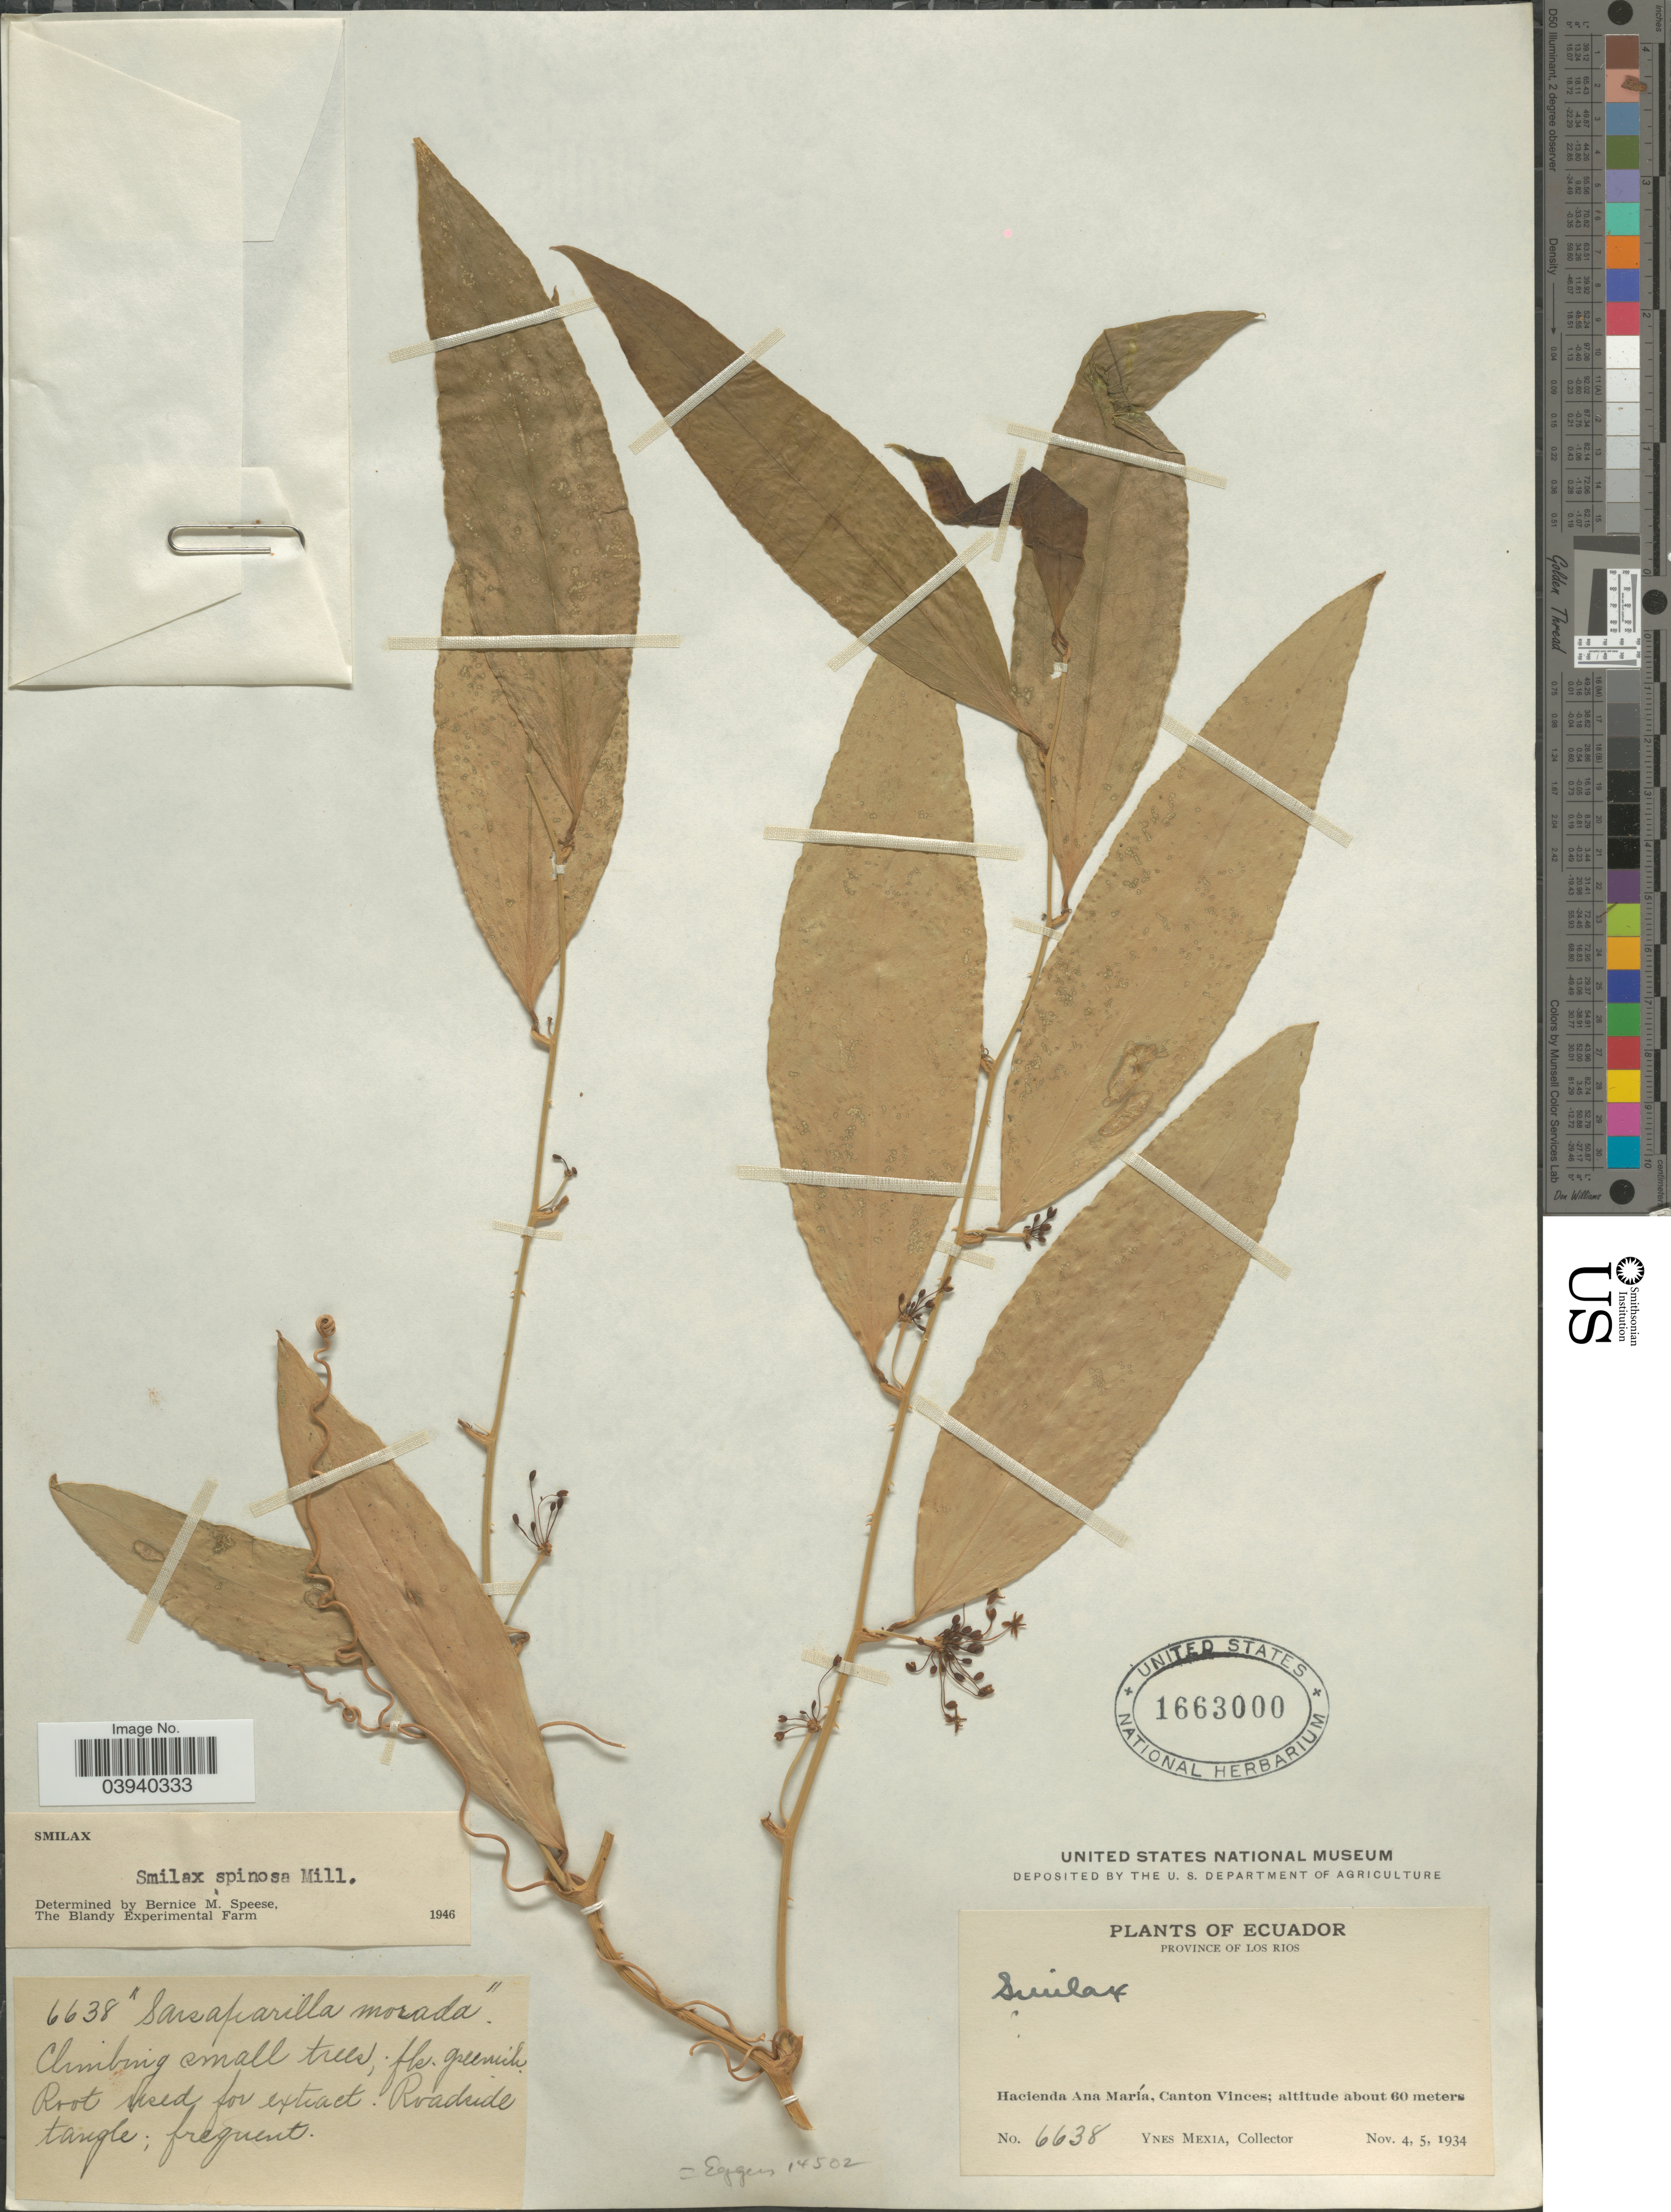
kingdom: Plantae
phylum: Tracheophyta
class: Liliopsida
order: Liliales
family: Smilacaceae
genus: Smilax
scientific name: Smilax spinosa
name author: Mill.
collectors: Y. Mexia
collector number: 6638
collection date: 1934-11-04/1934-11-05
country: Ecuador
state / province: Los Ríos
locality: Hacienda Ana María, Canton Vinces.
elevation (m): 60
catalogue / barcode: US 1663000